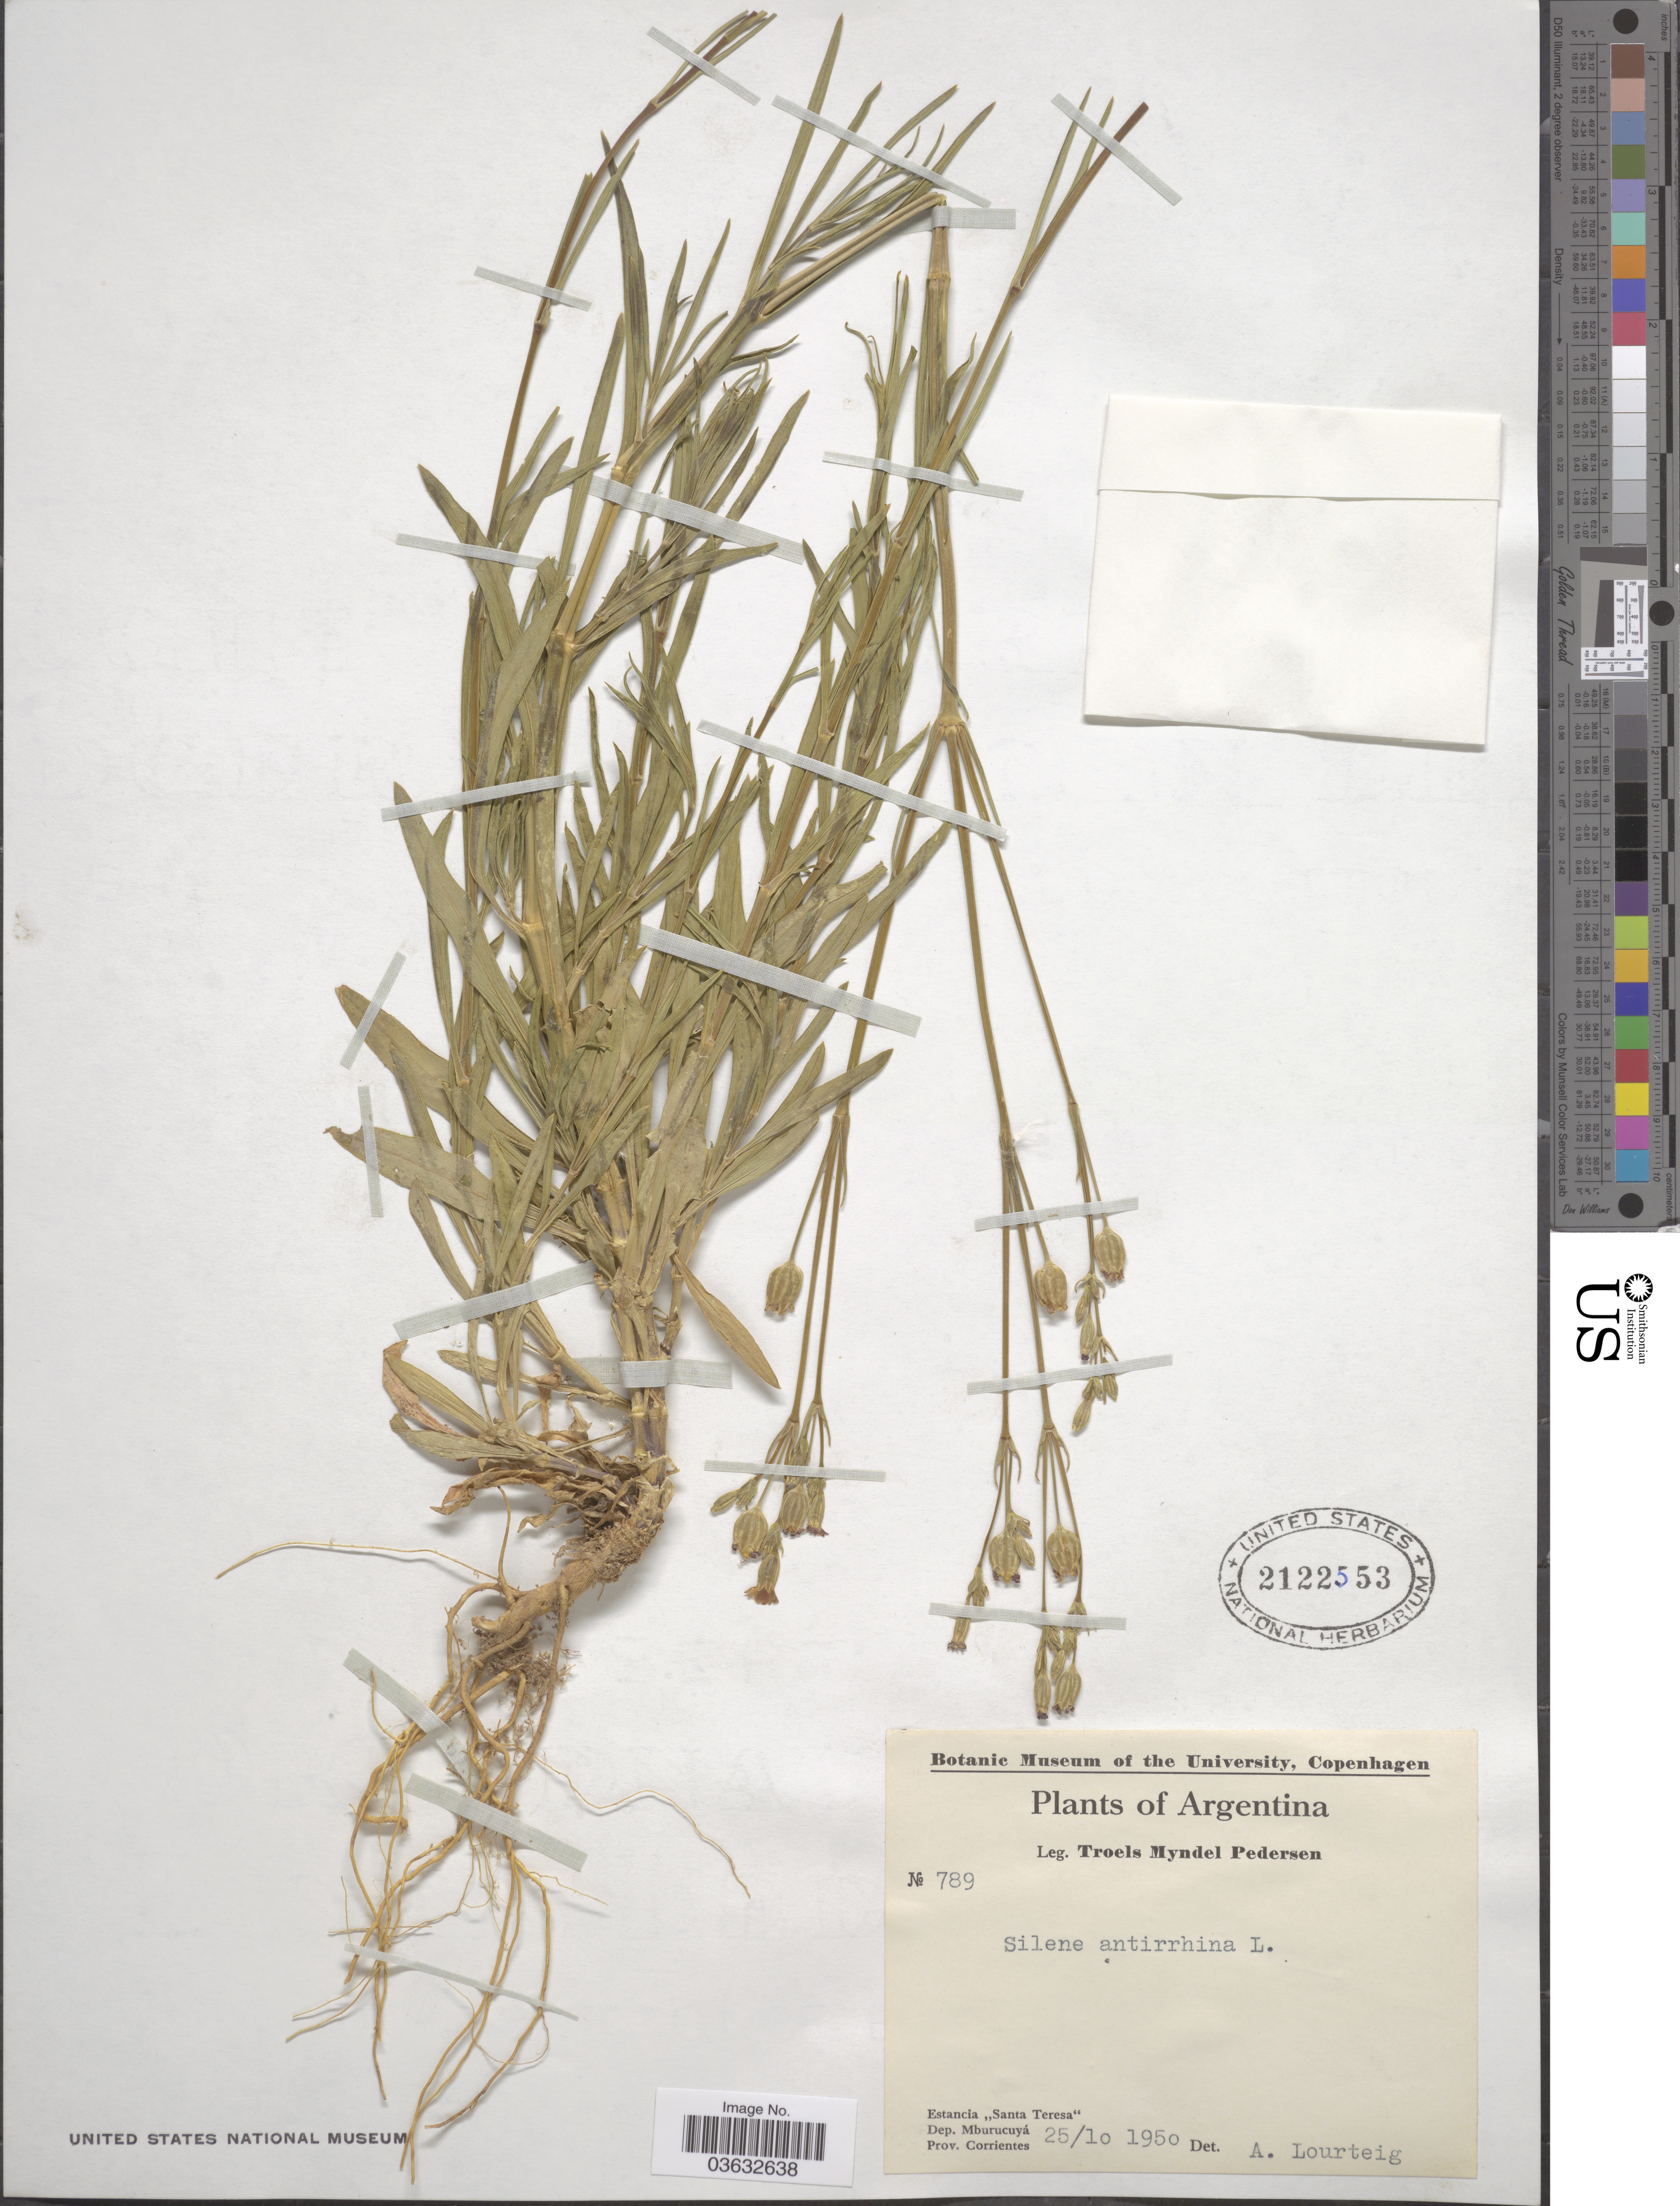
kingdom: Plantae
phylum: Tracheophyta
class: Magnoliopsida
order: Caryophyllales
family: Caryophyllaceae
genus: Silene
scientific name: Silene antirrhina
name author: L.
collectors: T. M. Pedersen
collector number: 789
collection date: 1950-10-25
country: Argentina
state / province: Corrientes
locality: Estancia "Santa Teresa". Dep. Mburucuyá.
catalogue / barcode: US 2122553